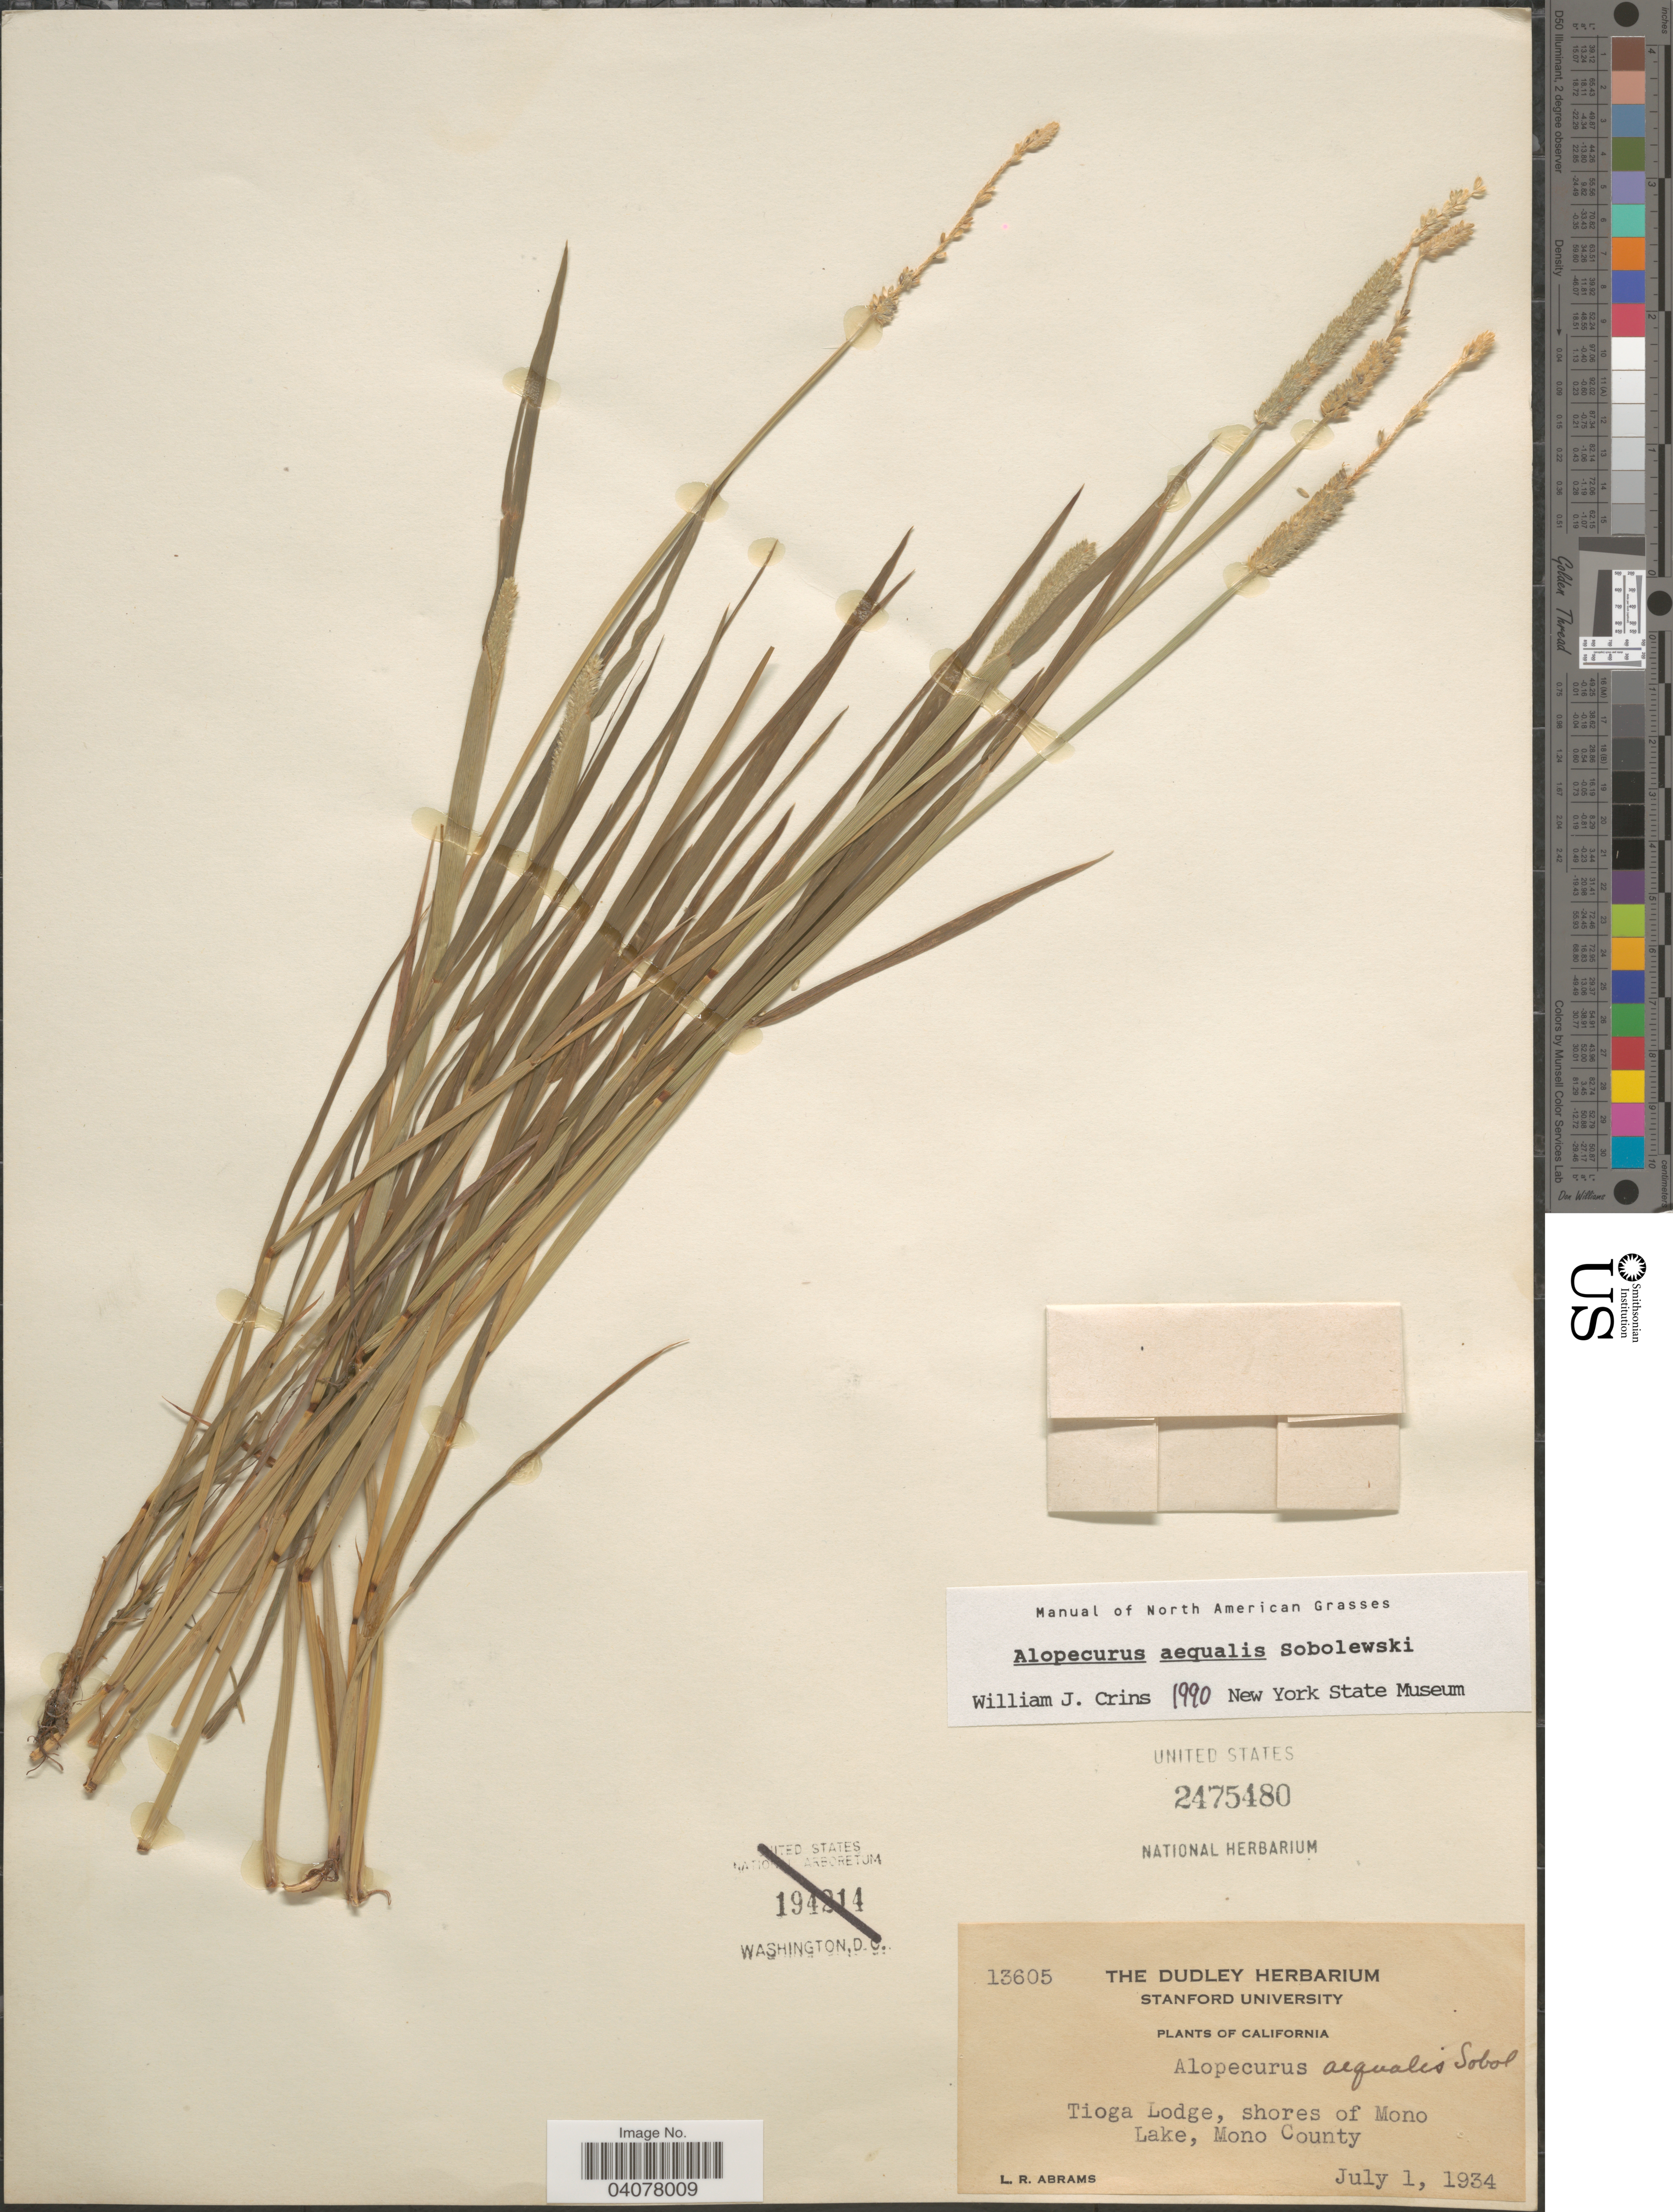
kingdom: Plantae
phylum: Tracheophyta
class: Liliopsida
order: Poales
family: Poaceae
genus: Alopecurus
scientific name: Alopecurus aequalis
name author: Sobol.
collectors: L. Abrams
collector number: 13605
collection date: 1934-07-01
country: United States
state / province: California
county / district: Mono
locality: Tioga Lodge, shores of Mono Lake, Mono County.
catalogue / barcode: US 2475480